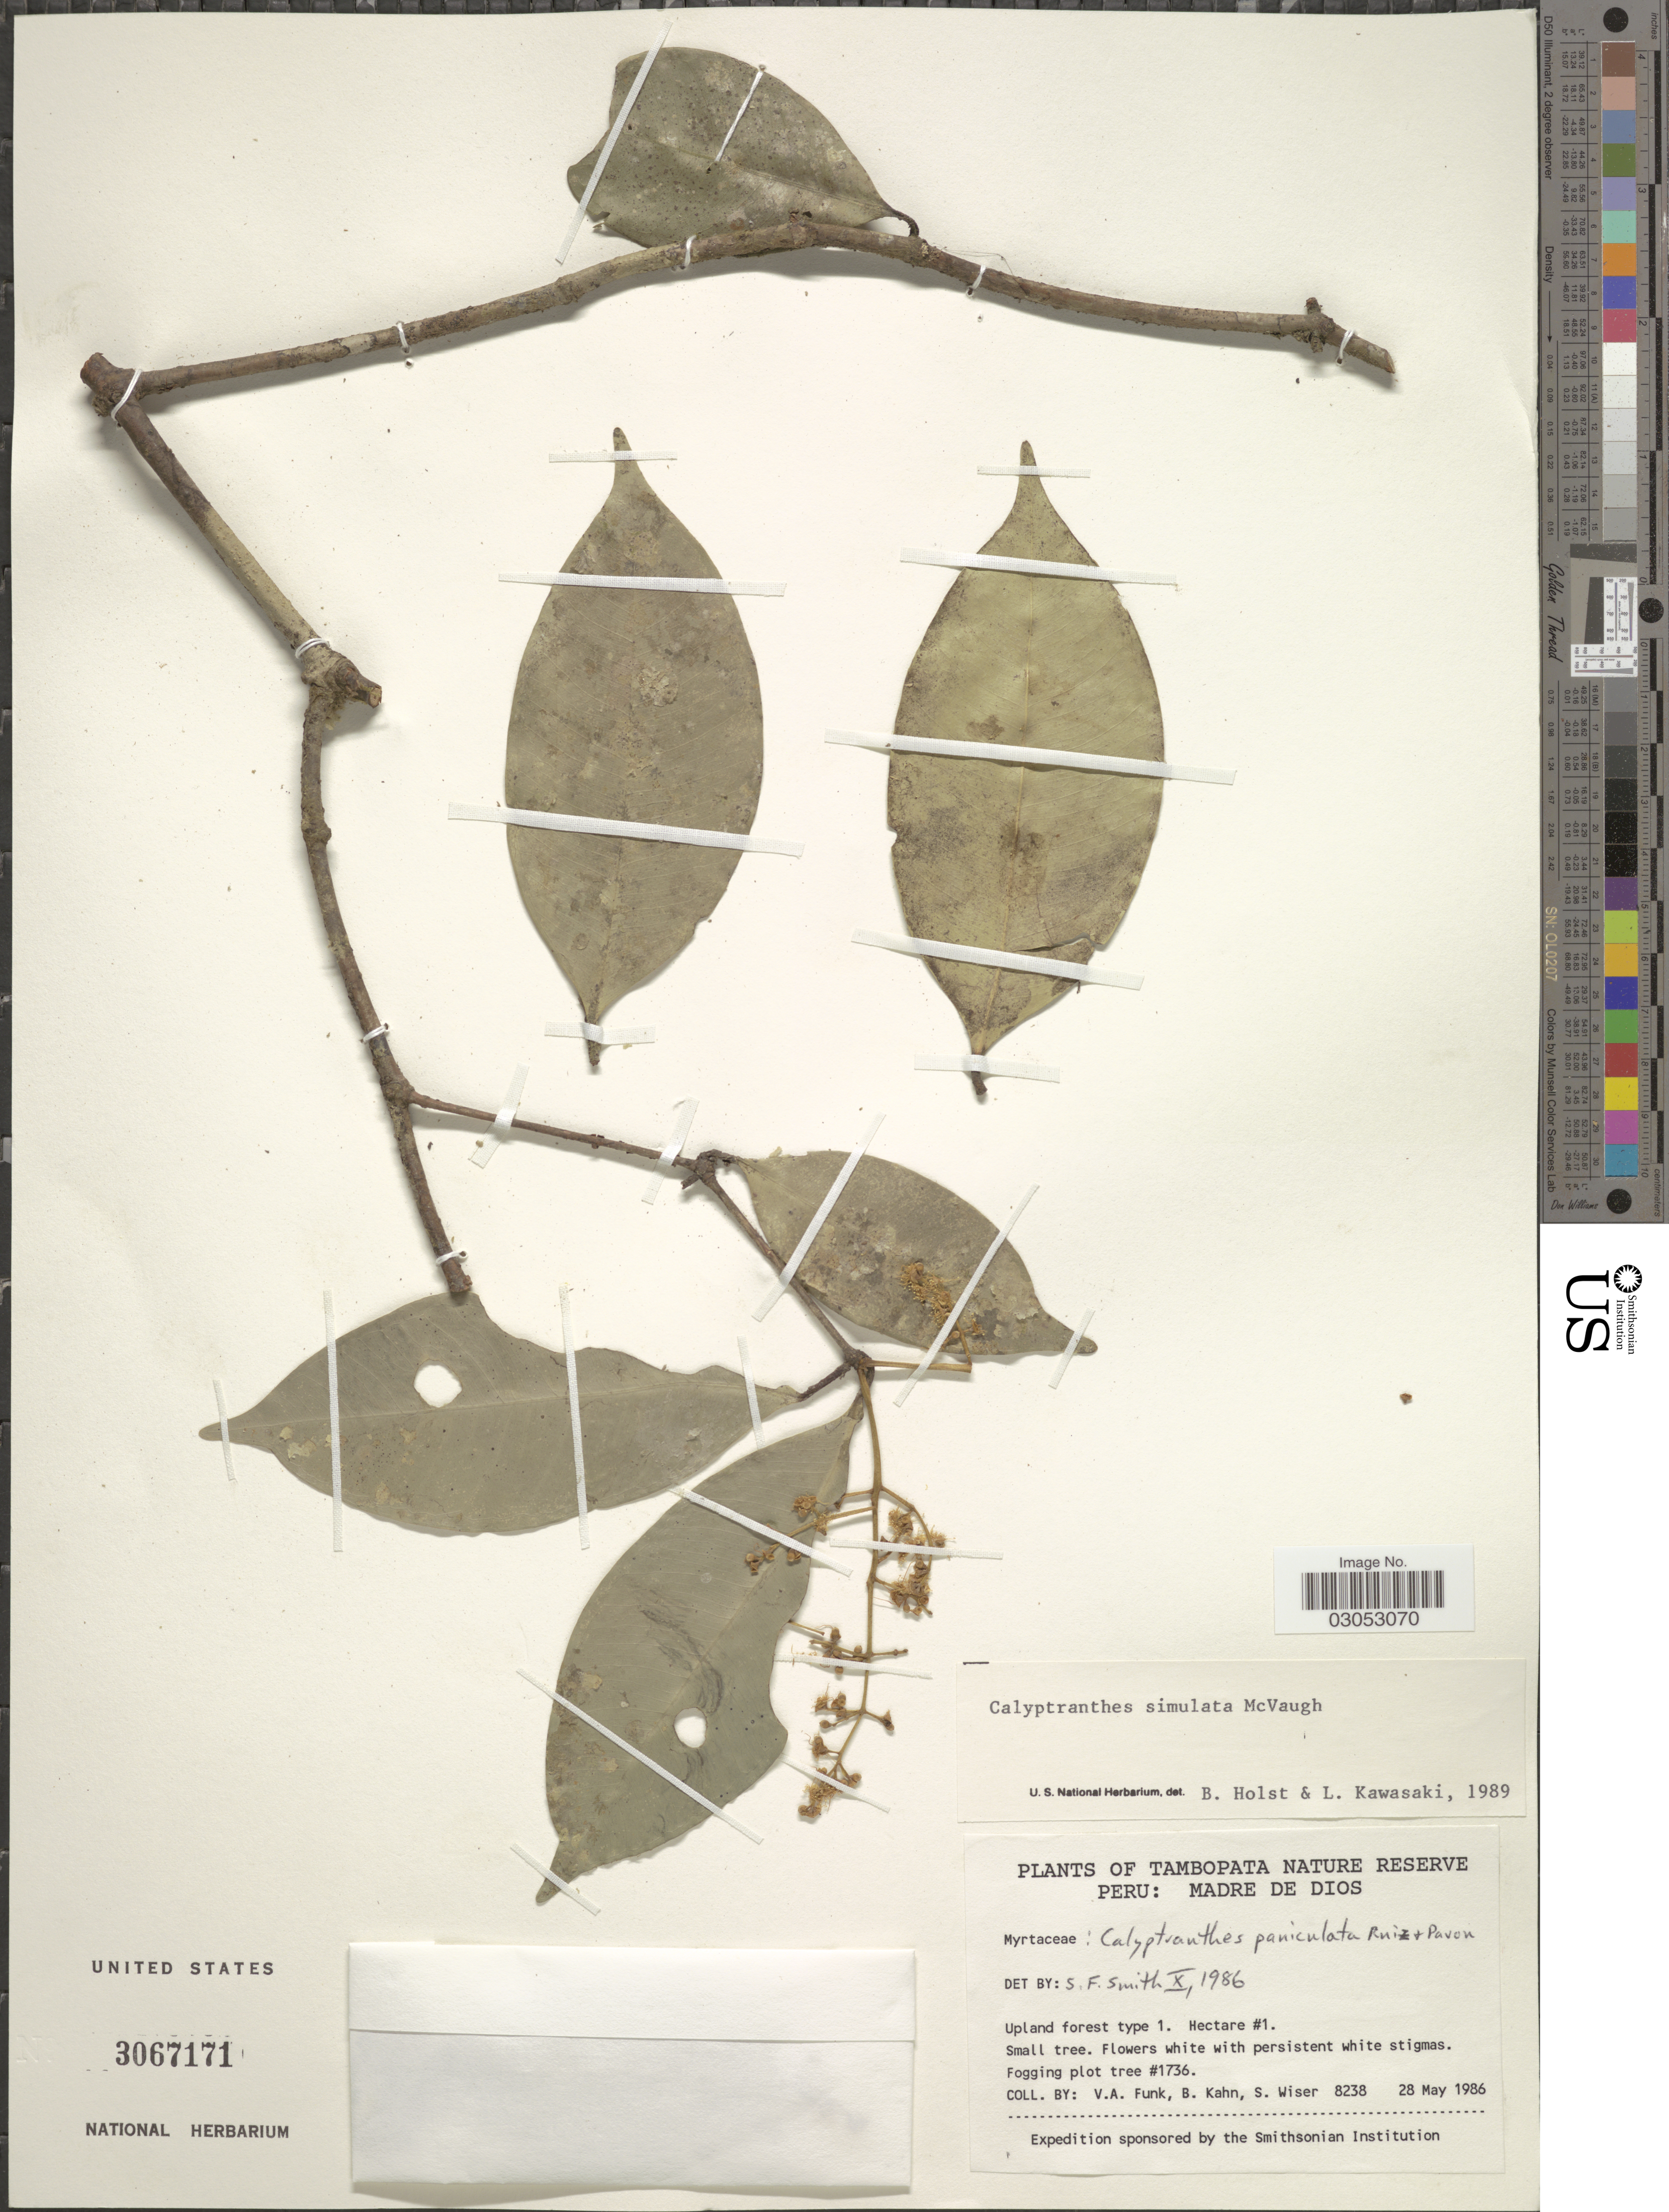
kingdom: Plantae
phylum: Tracheophyta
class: Magnoliopsida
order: Myrtales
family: Myrtaceae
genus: Myrcia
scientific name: Myrcia simulata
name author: (McVaugh) A.R. Lourenço & Parra-Os.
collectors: V. Funk, B. Kahn & S. Wiser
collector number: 8238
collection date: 1986-05-28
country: Peru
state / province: Madre de Dios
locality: Tambopata Nature Reserve.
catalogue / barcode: US 3067171